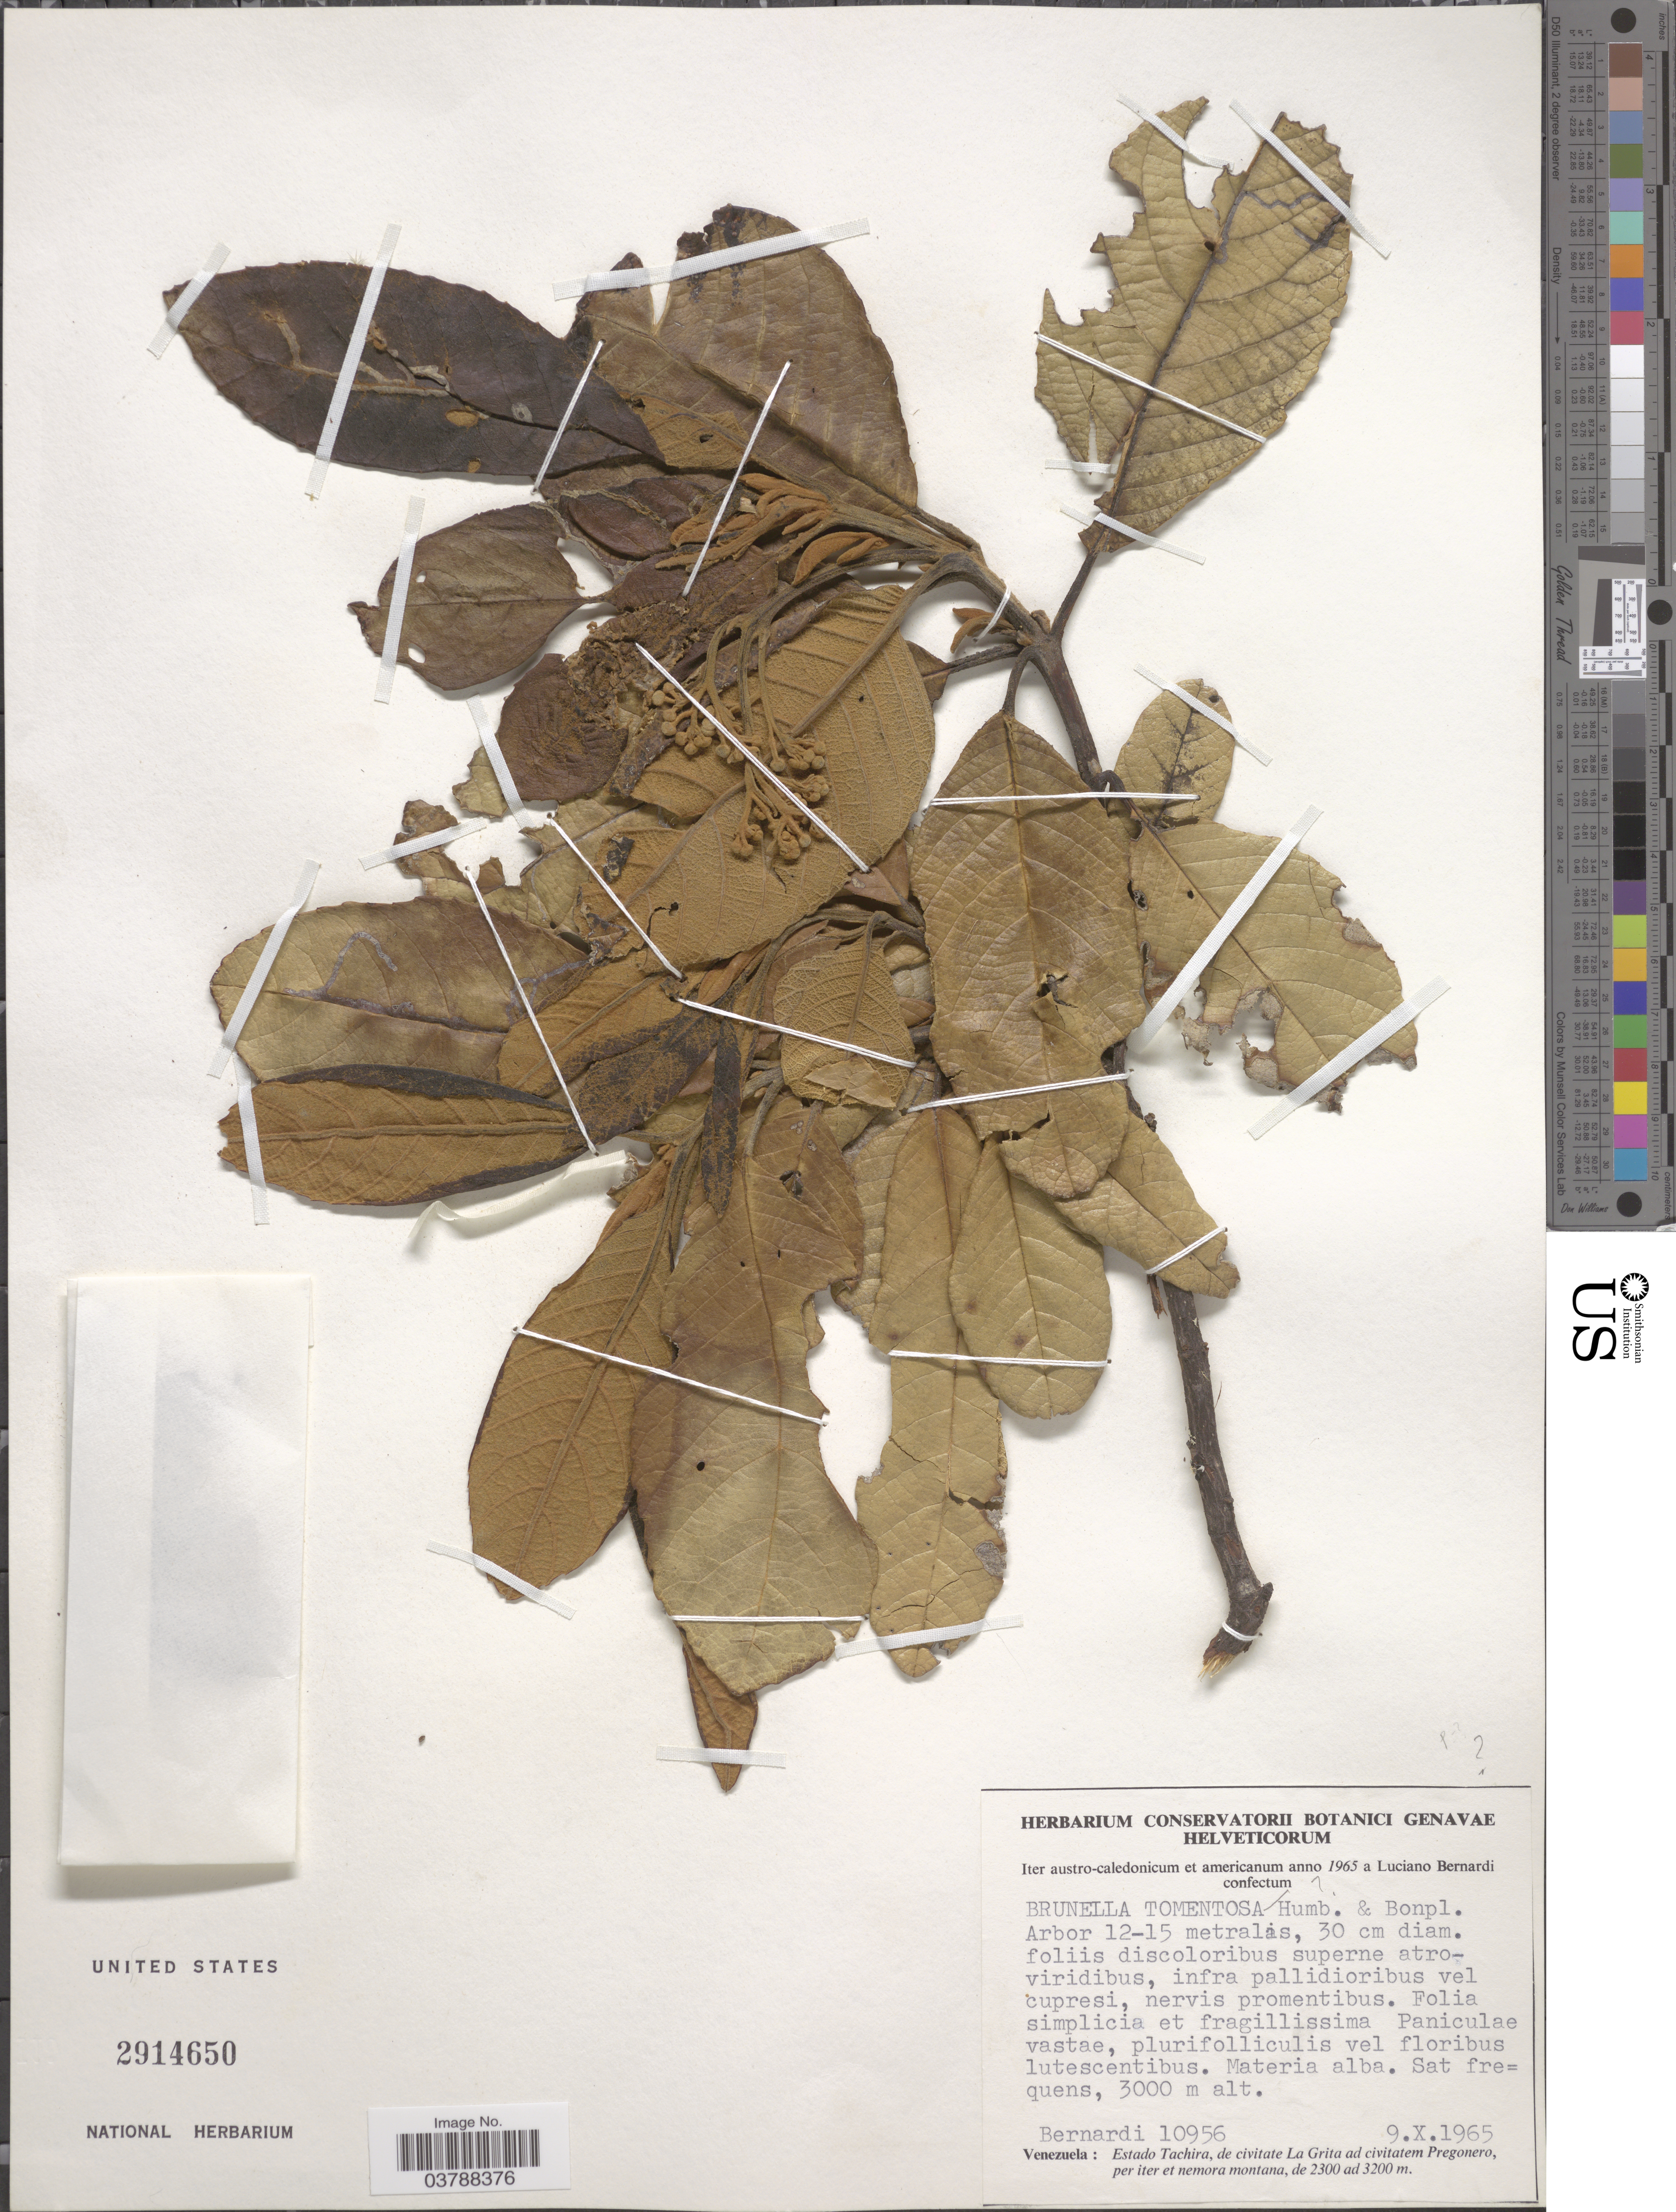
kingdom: Plantae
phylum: Tracheophyta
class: Magnoliopsida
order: Oxalidales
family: Brunelliaceae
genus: Brunellia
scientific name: Brunellia tomentosa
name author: Humb. & Bonpl.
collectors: L. Bernardi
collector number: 10956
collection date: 1965-10-09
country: Venezuela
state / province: Tachira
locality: De civitate La Grita ad civitatem Pregonero, per Iter et nemora montana.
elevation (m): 2300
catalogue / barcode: US 2914650